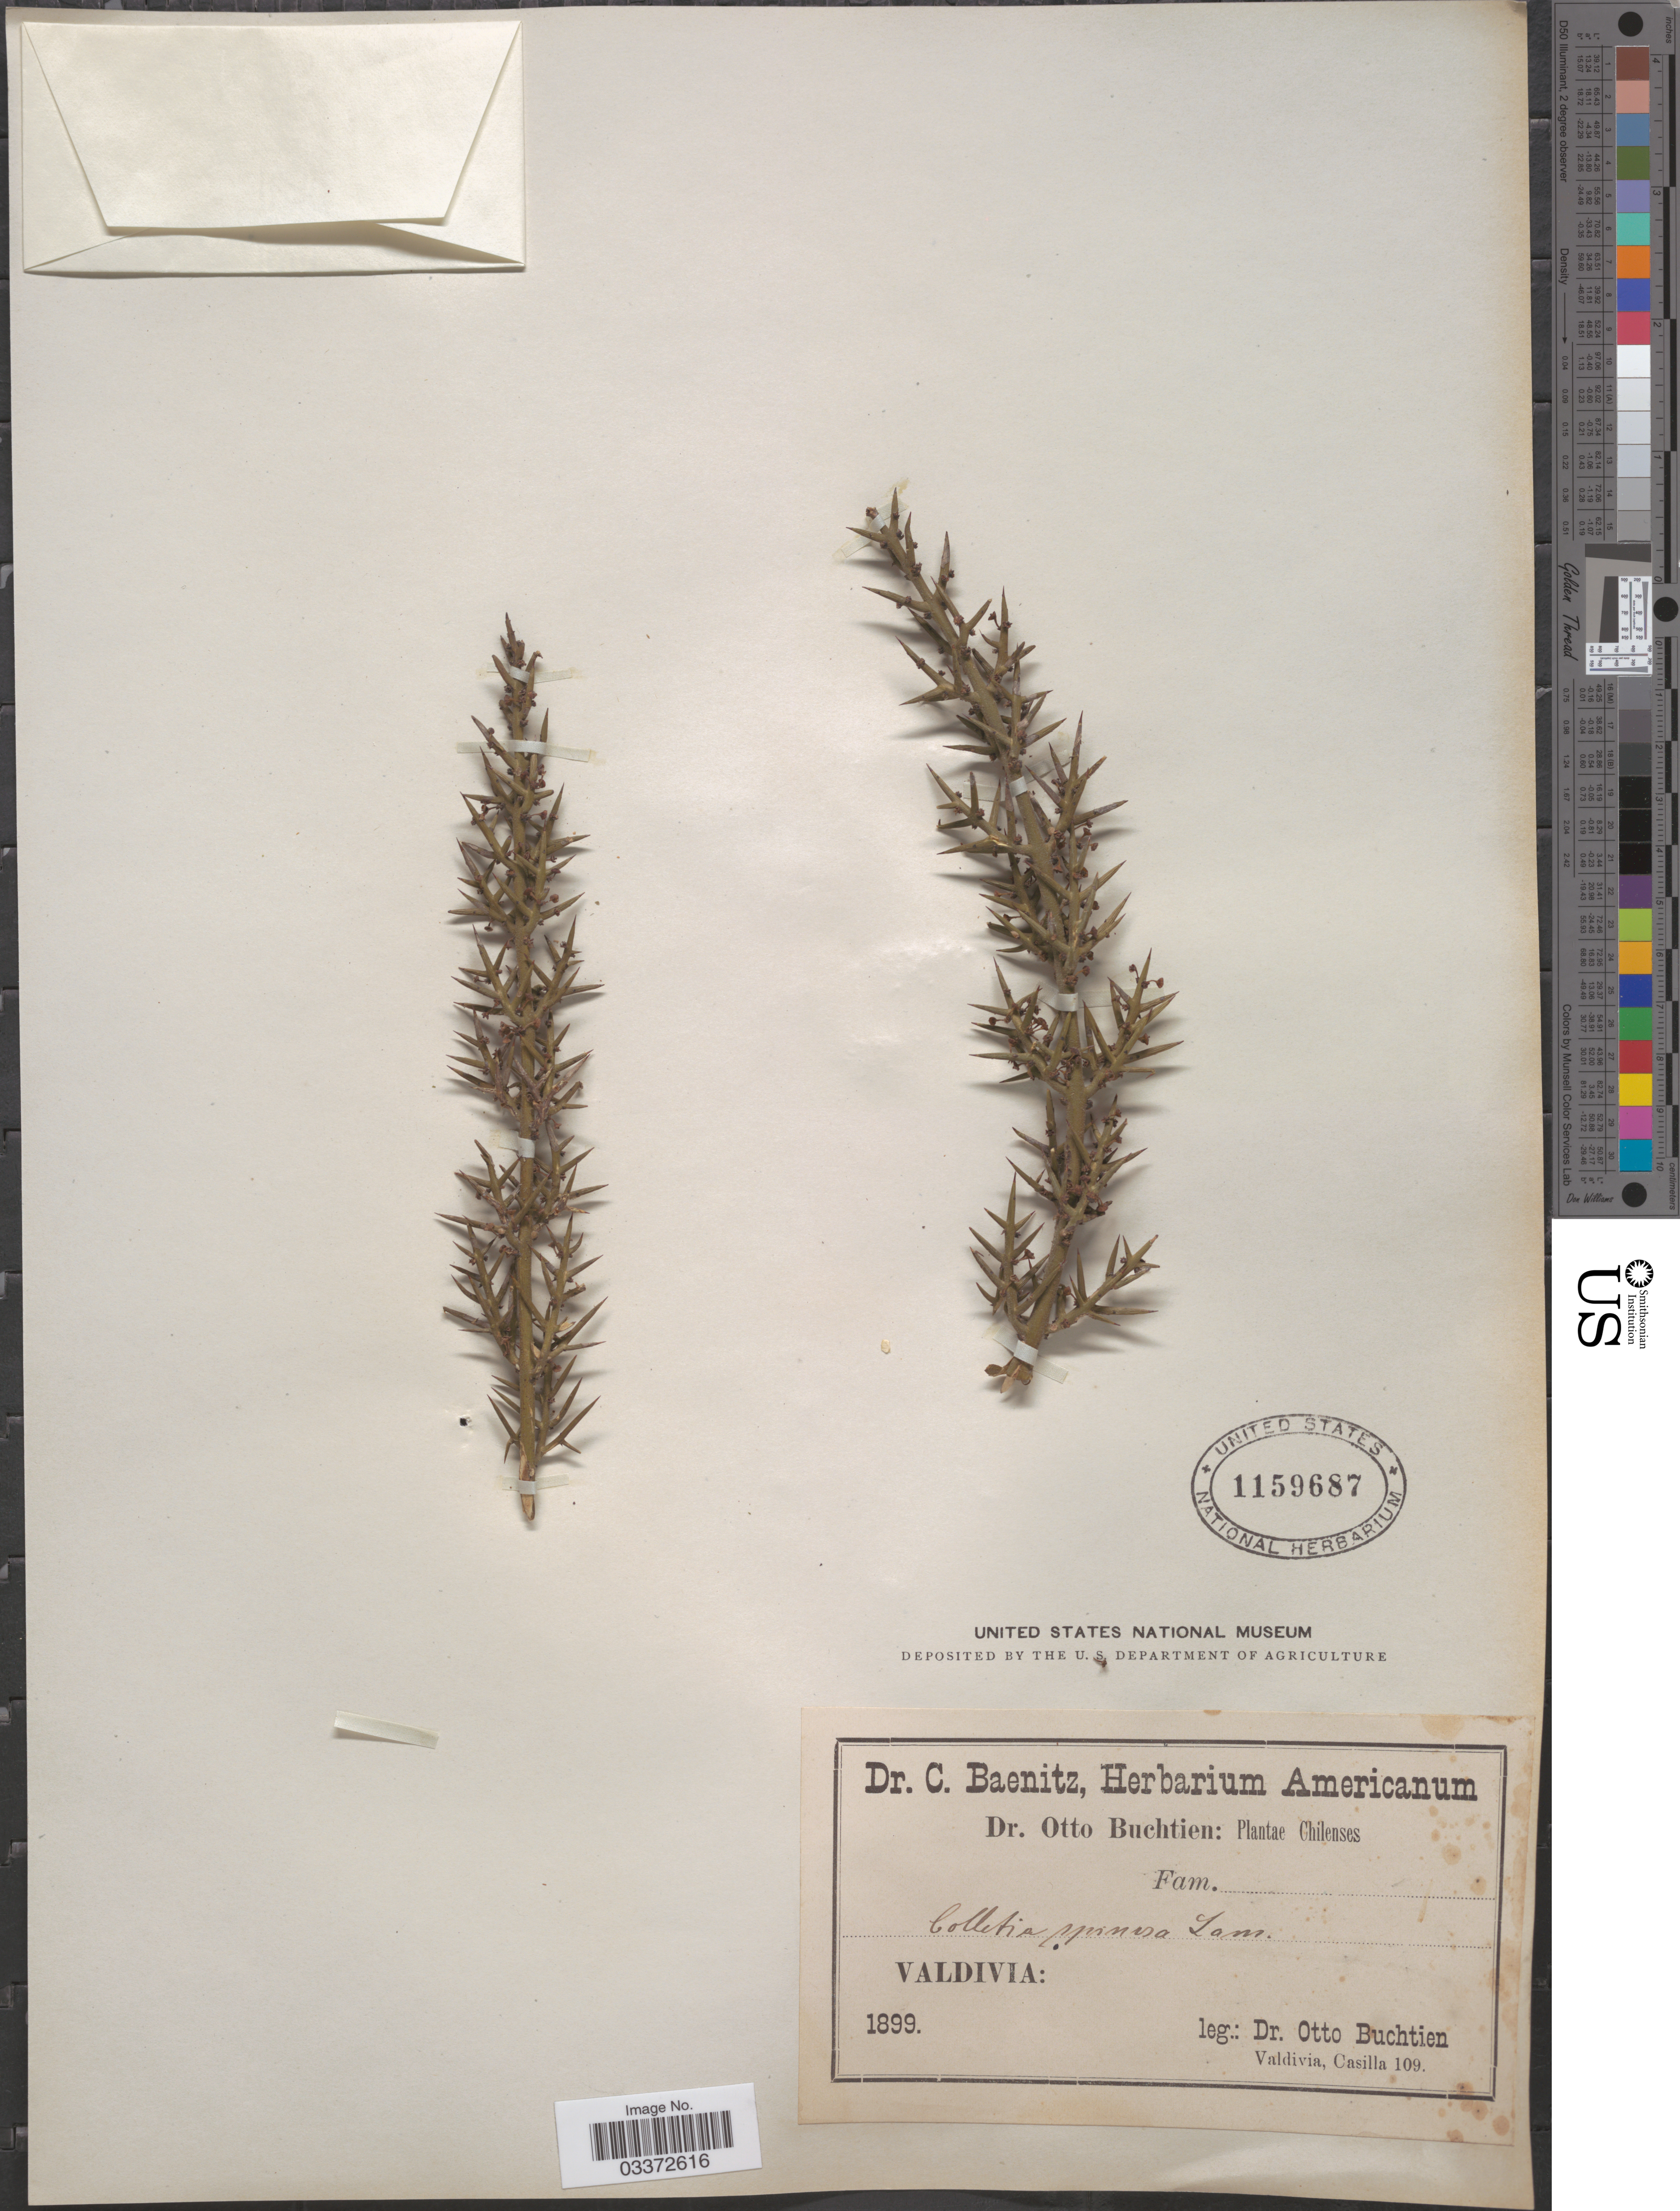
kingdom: Plantae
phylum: Tracheophyta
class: Magnoliopsida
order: Rosales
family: Rhamnaceae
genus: Colletia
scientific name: Colletia spinosa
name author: Lam.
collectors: O. Buchtien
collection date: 1899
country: Chile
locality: Valdivia.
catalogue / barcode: US 1159687